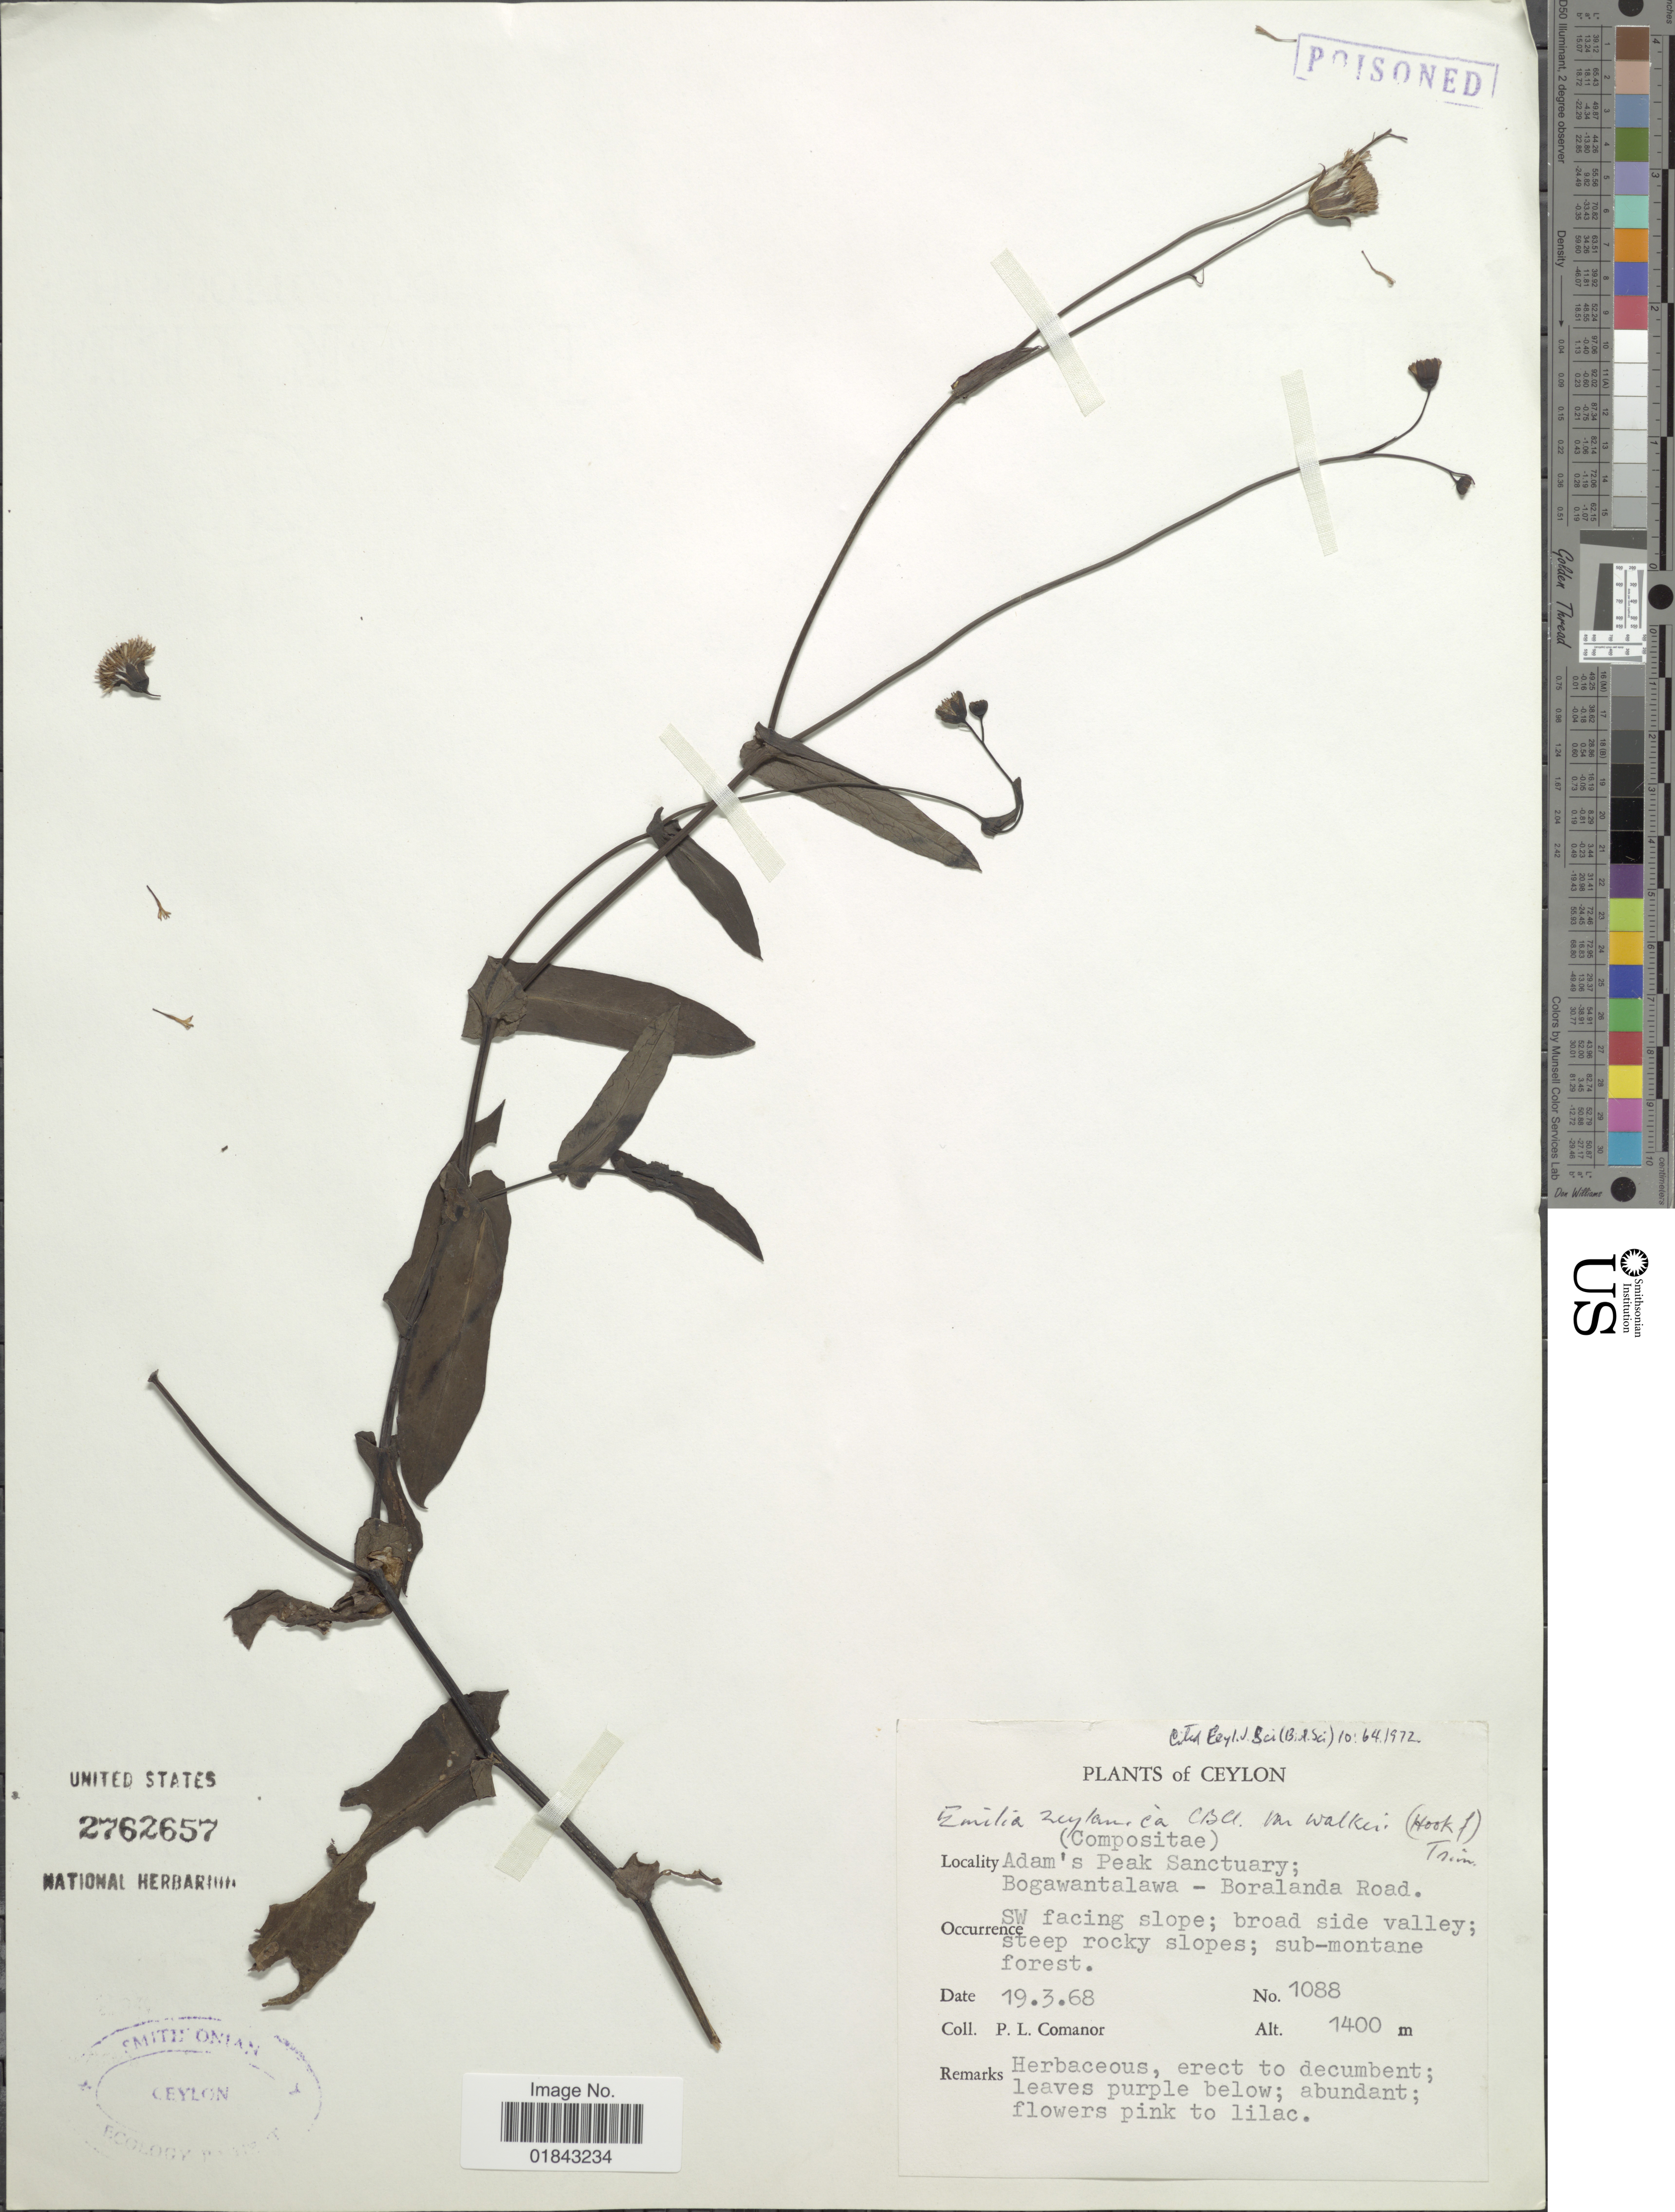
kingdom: Plantae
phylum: Tracheophyta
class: Magnoliopsida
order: Asterales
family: Asteraceae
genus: Emilia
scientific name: Emilia zeylanica var. walkeri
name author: (Hook. f.) Trimen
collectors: P. Comanor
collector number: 1088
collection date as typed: Transcribed d/m/y: 19/3/68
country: Sri Lanka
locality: Ceylon, Adam's Peak Sanctuary; Bogawantalawa- Boralanda Road, SW facing slope; broad side valley, steep rocky slopes; sub-montane forest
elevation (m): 1400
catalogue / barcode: US 2762657